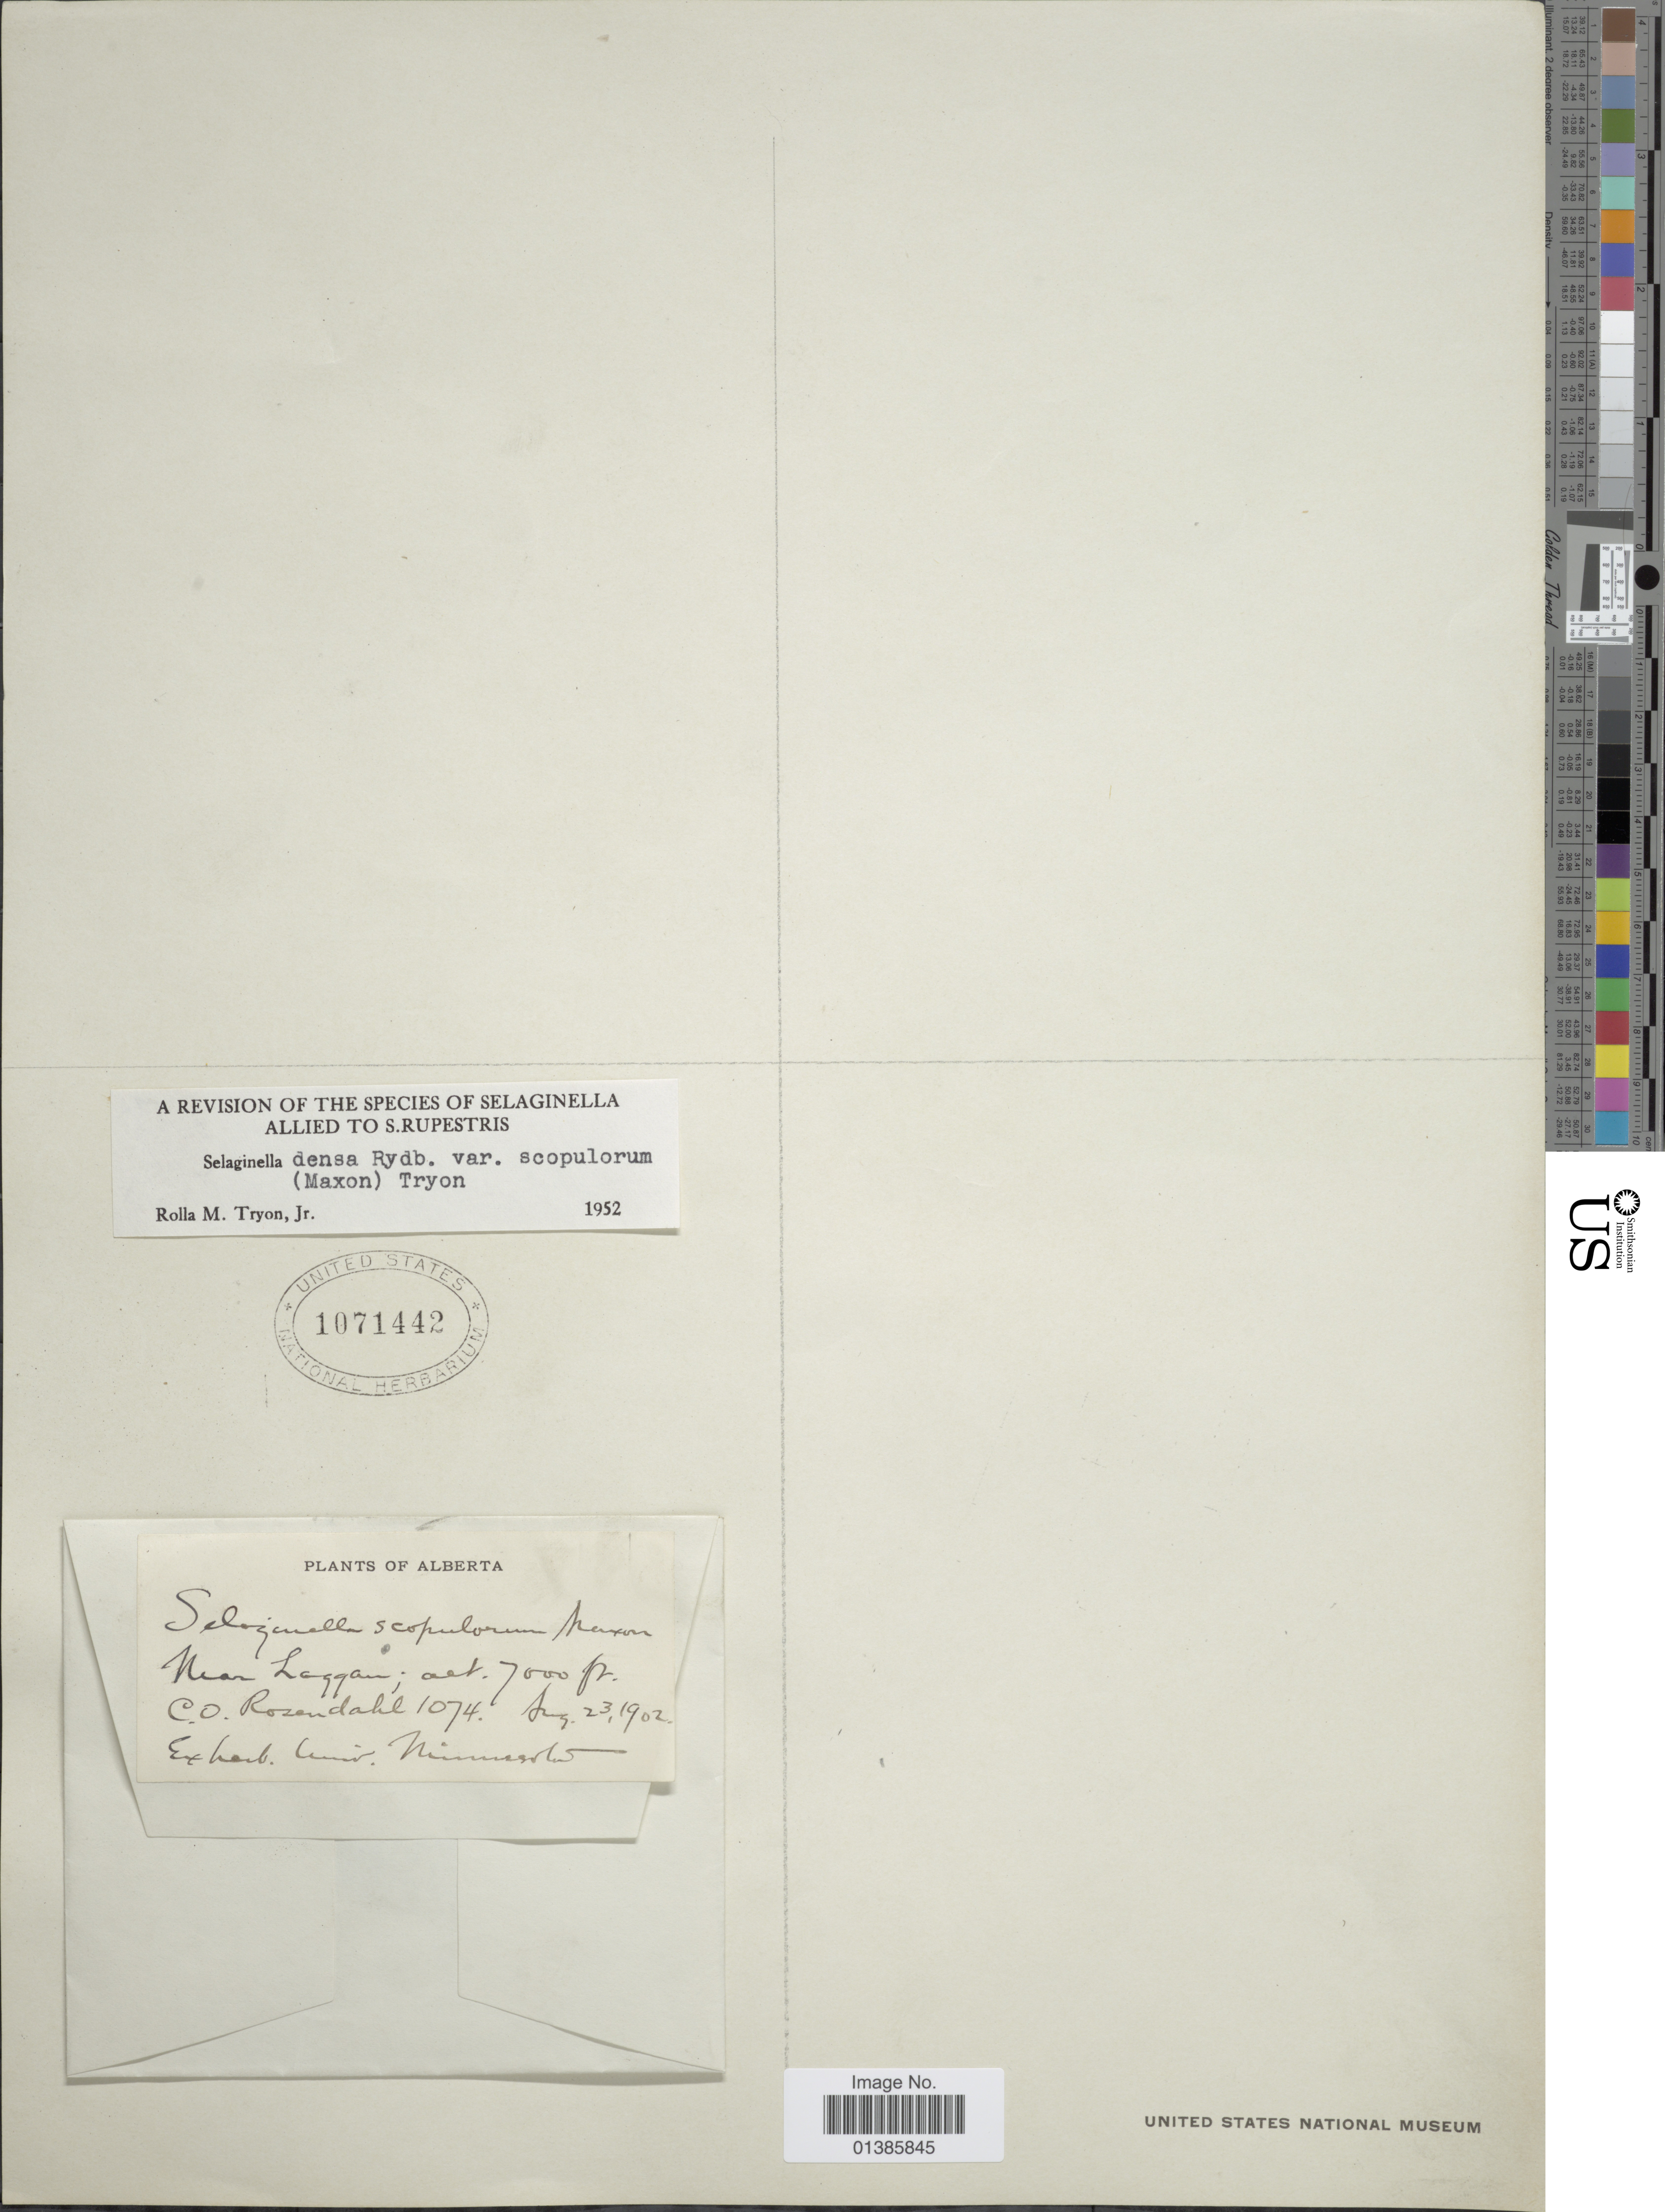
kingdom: Plantae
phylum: Tracheophyta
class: Lycopodiopsida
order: Selaginellales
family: Selaginellaceae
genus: Selaginella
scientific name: Selaginella densa var. scopulorum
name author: (Maxon) R.M. Tryon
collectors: C. O. Rosendahl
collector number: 1074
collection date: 1902-08-23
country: Canada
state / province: Alberta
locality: Near Laggan.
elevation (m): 2134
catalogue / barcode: US 1071442